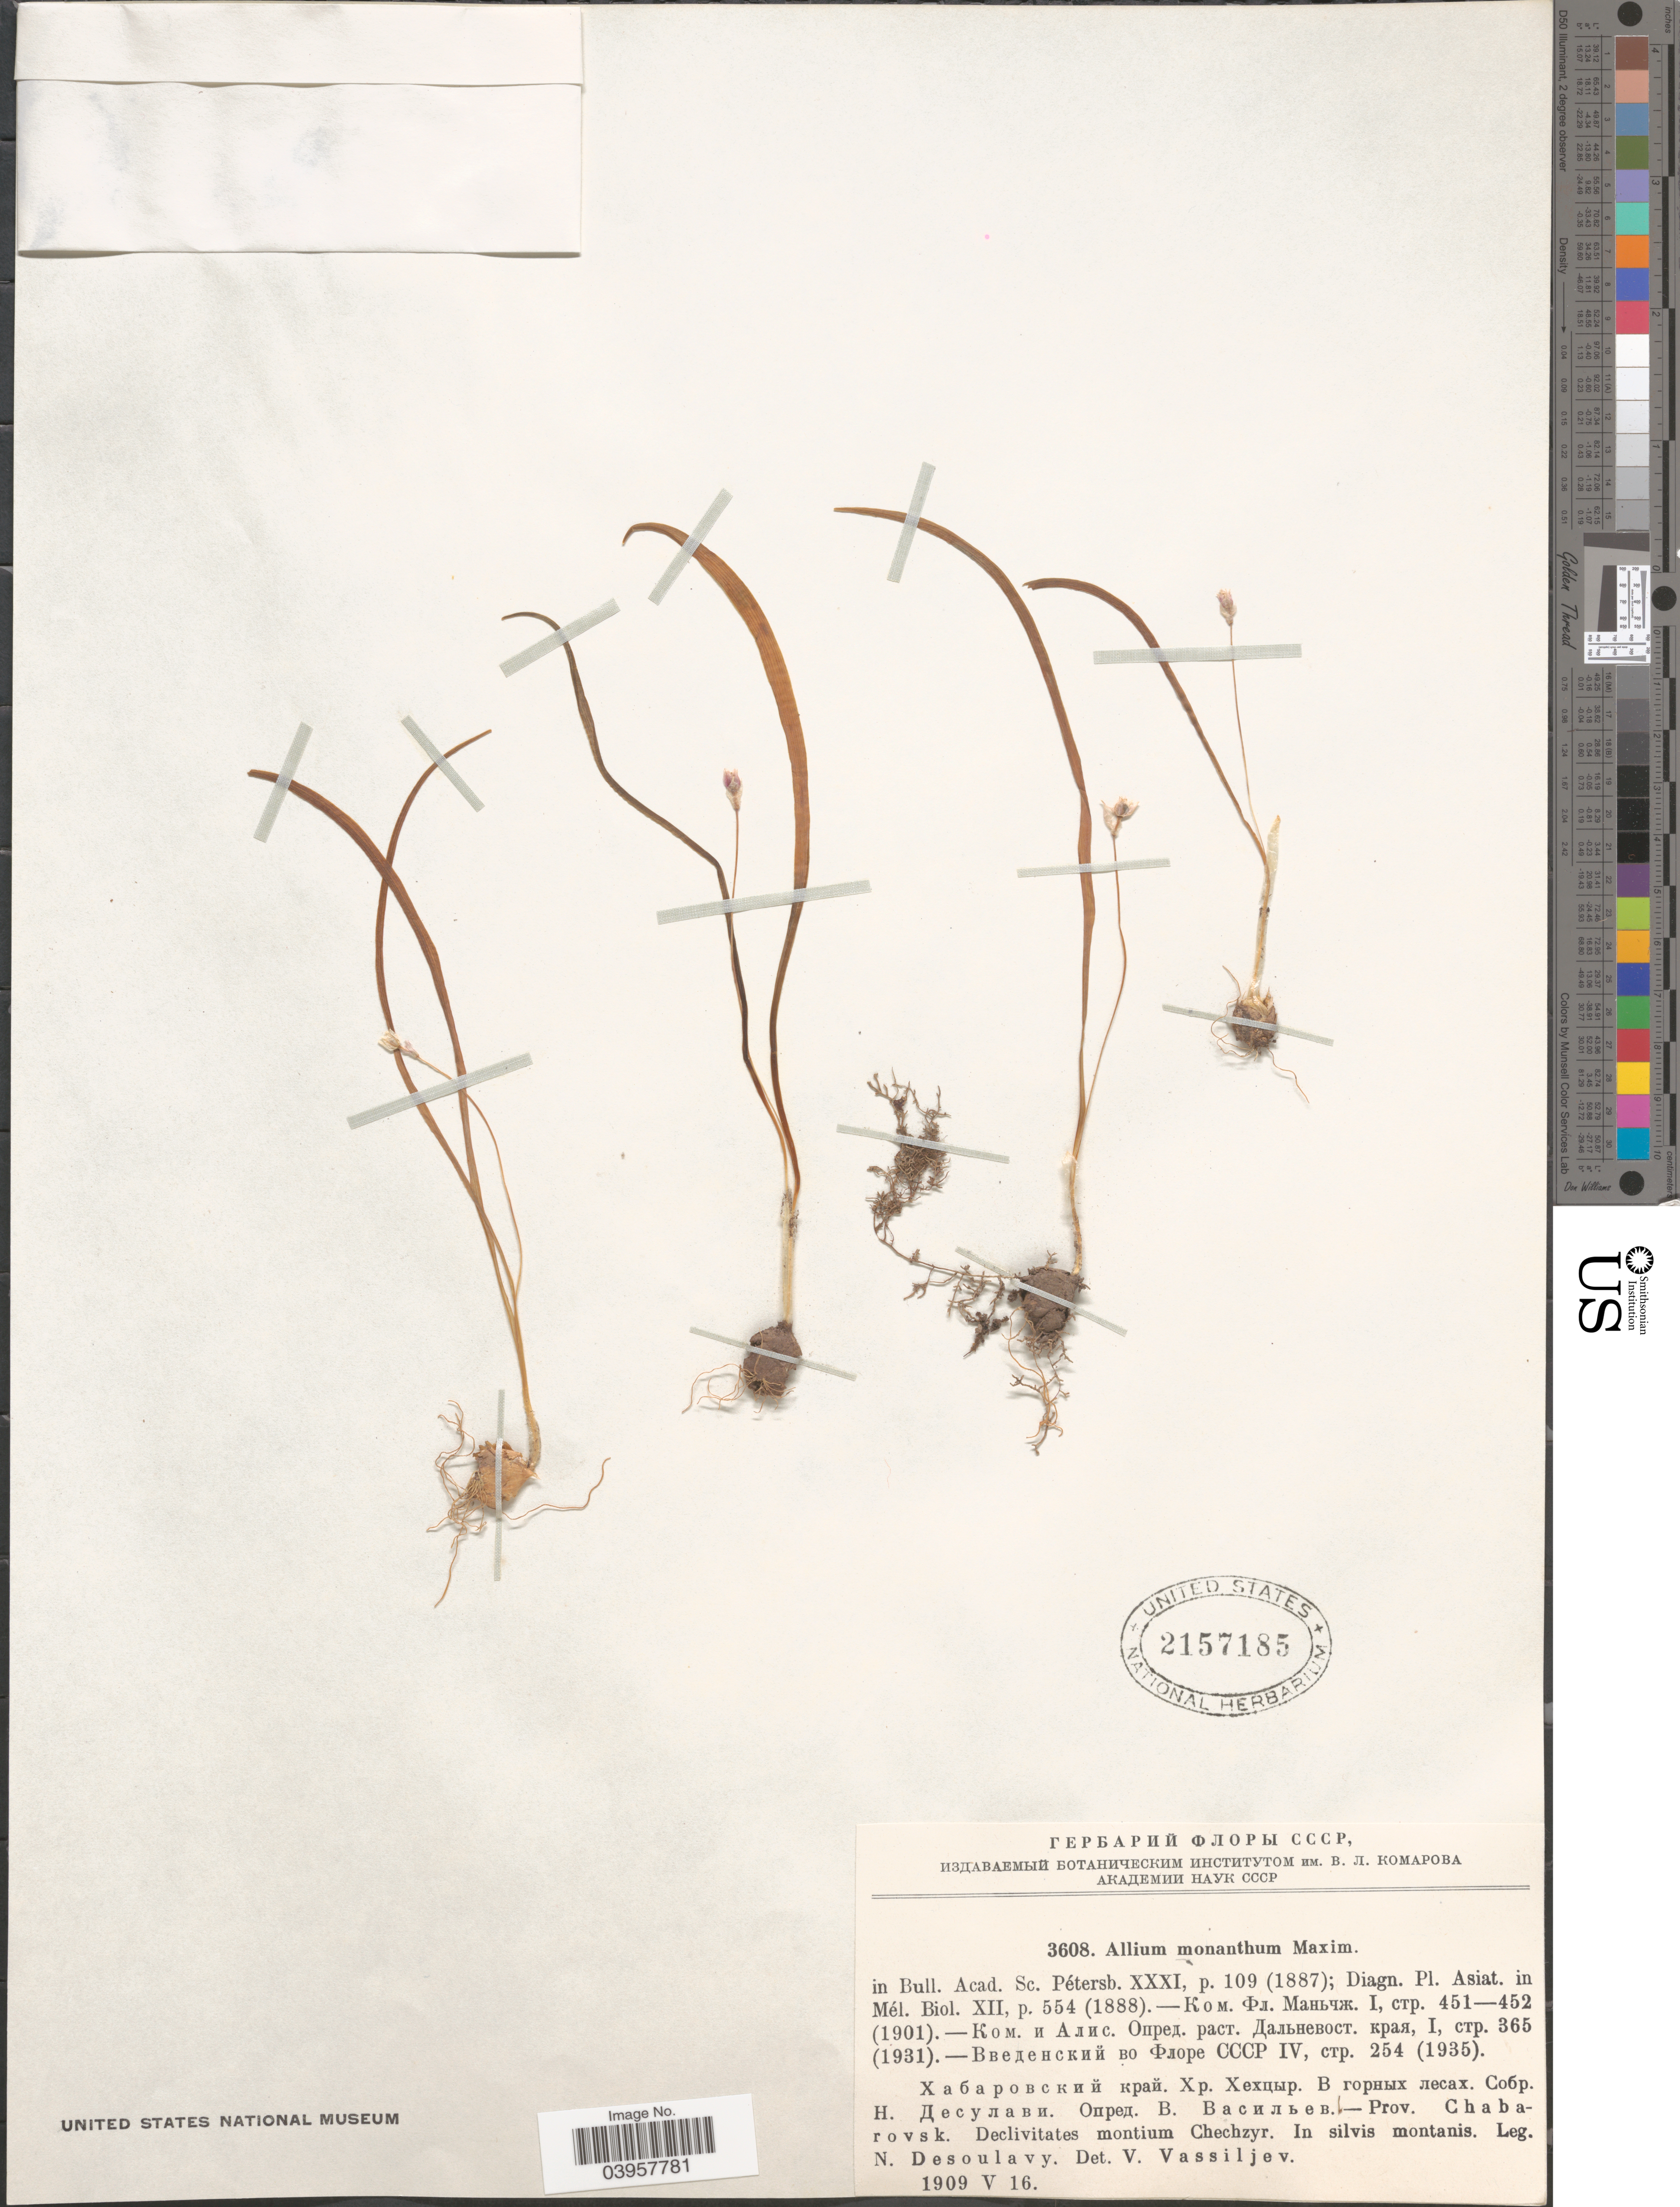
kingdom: Plantae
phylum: Tracheophyta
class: Liliopsida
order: Asparagales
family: Amaryllidaceae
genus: Allium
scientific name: Allium monanthum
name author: Maxim.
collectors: N. Desoulavy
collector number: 3608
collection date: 1909-05-16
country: Russian Federation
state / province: Khabarovsk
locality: Prov. Chabarovsk. Declivitates montium Chechzyr. In silvis montanis.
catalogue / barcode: US 2157185